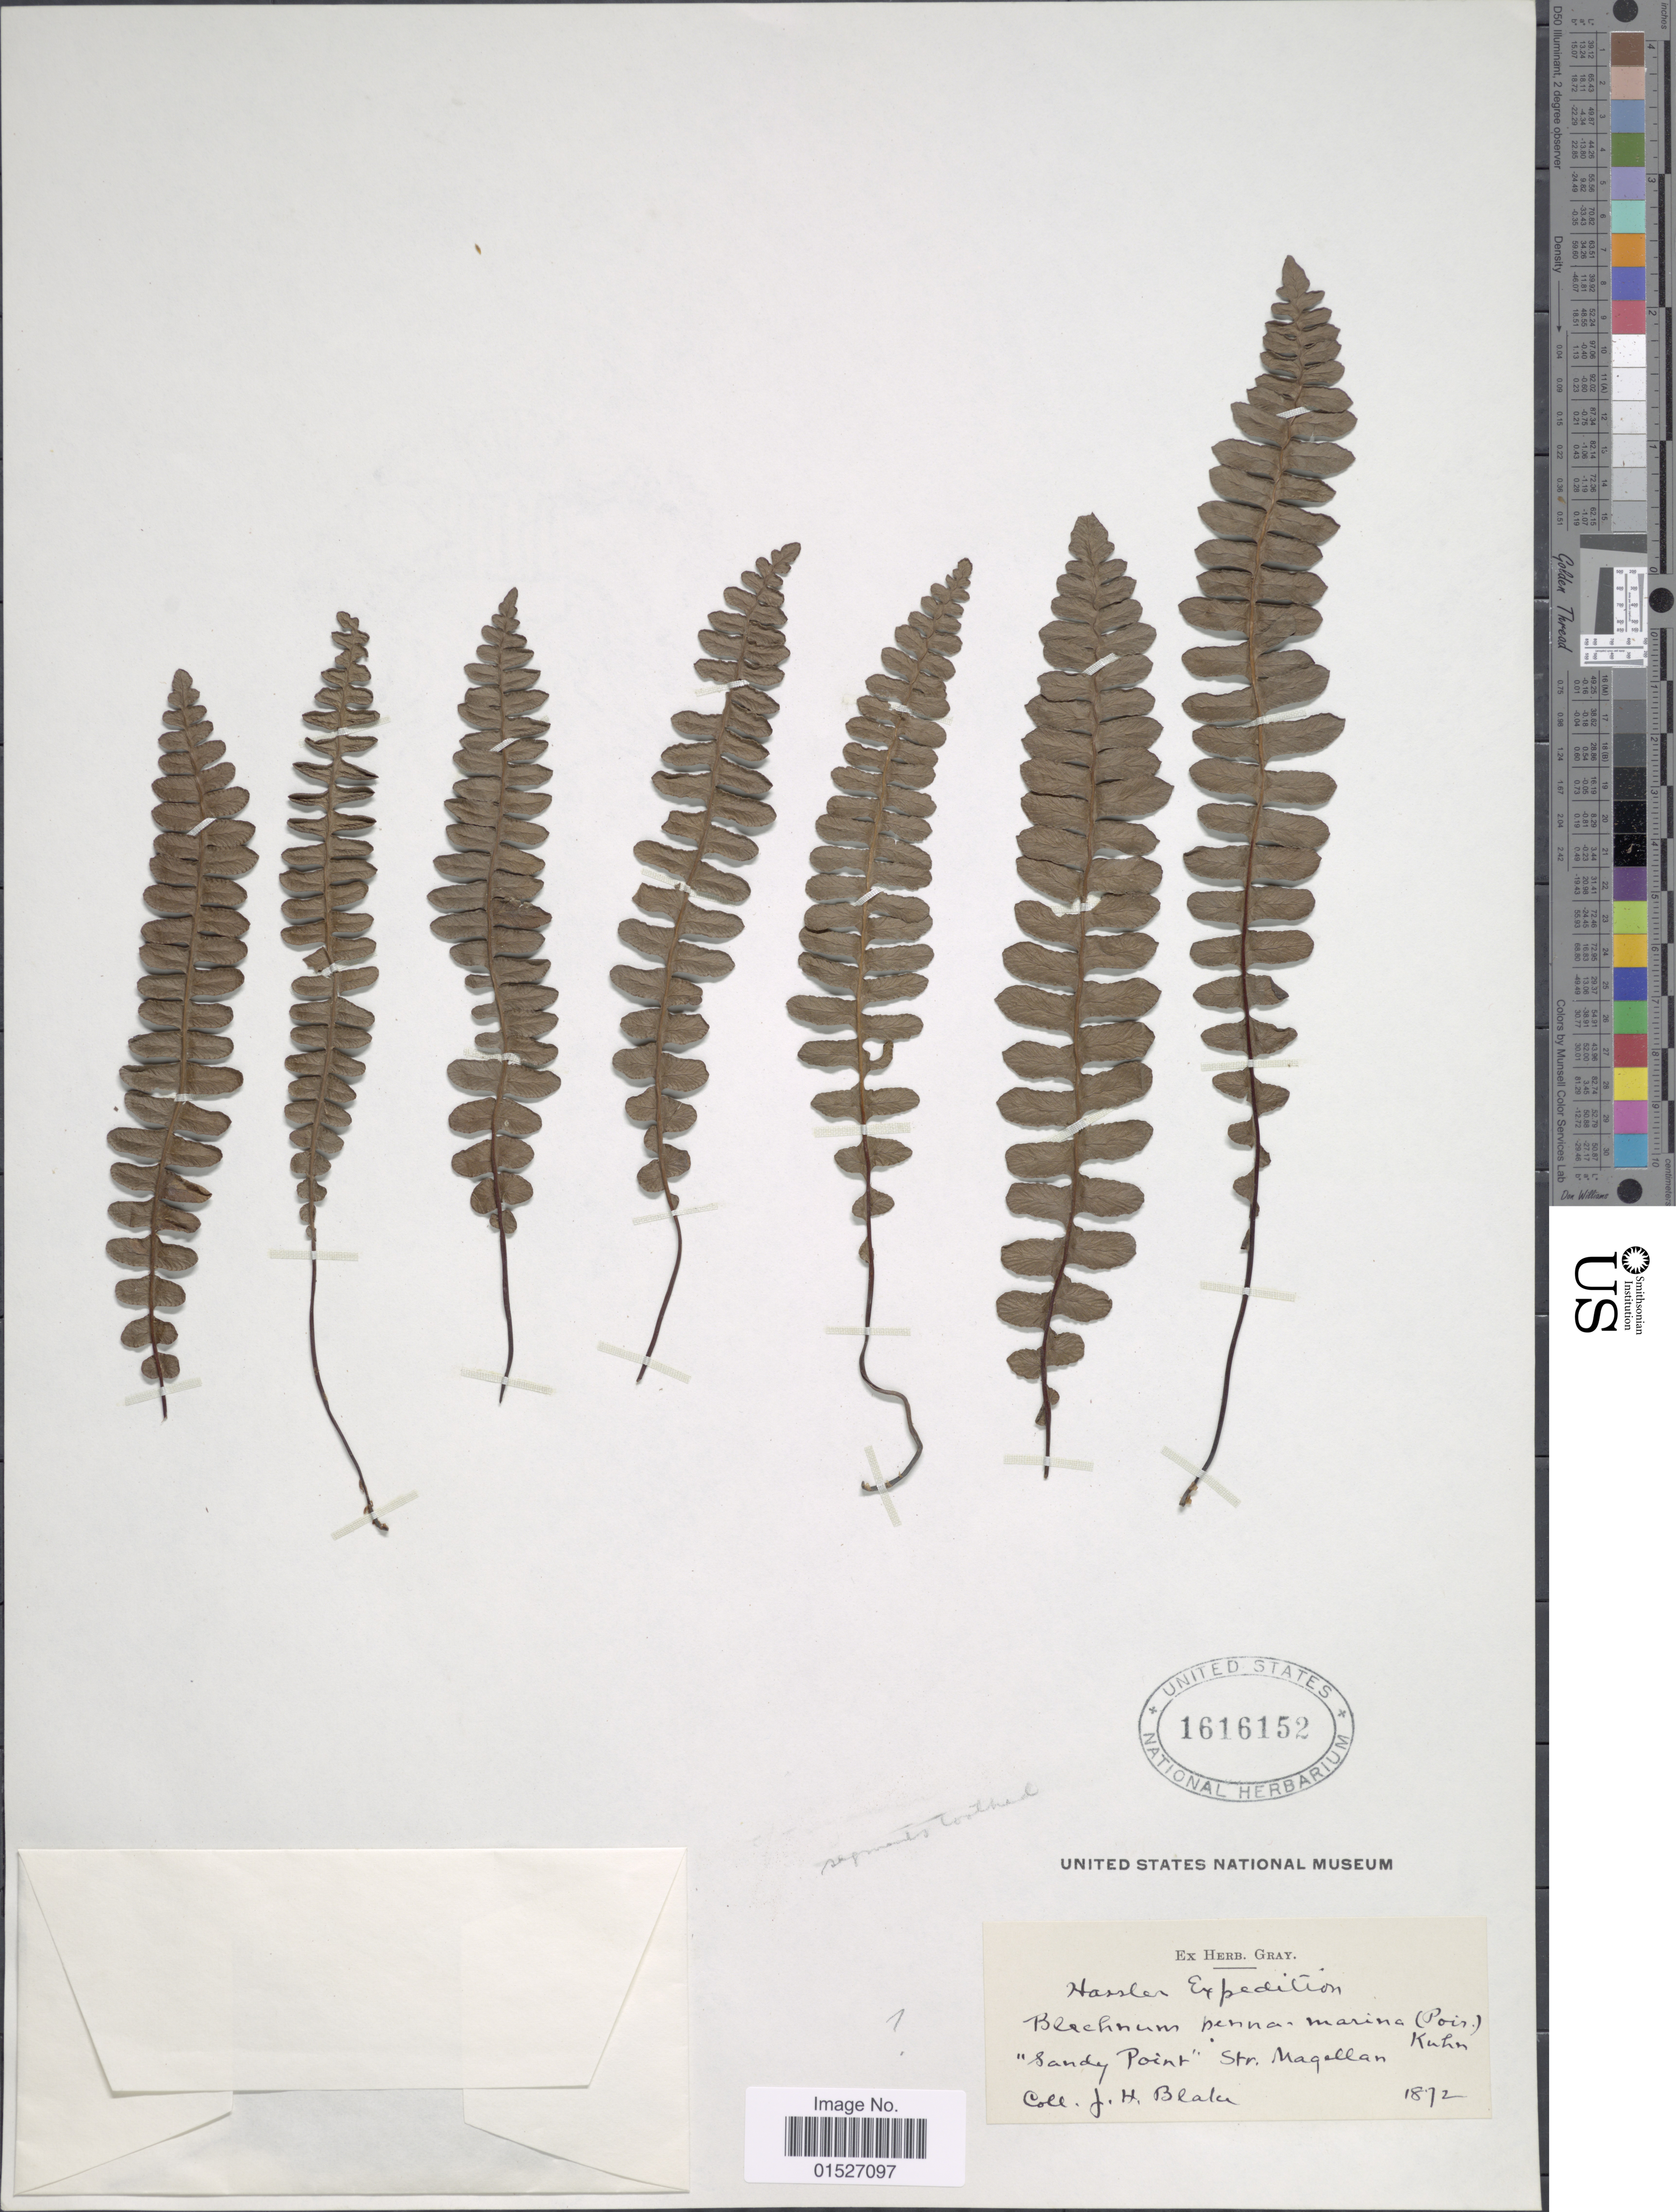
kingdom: Plantae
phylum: Tracheophyta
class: Polypodiopsida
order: Polypodiales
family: Blechnaceae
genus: Blechnum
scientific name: Blechnum sp.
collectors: J. Blake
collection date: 1872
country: Chile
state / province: Magallanes y de la Antártica Chilena (XII)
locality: Sandy Point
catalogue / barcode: US 1616152